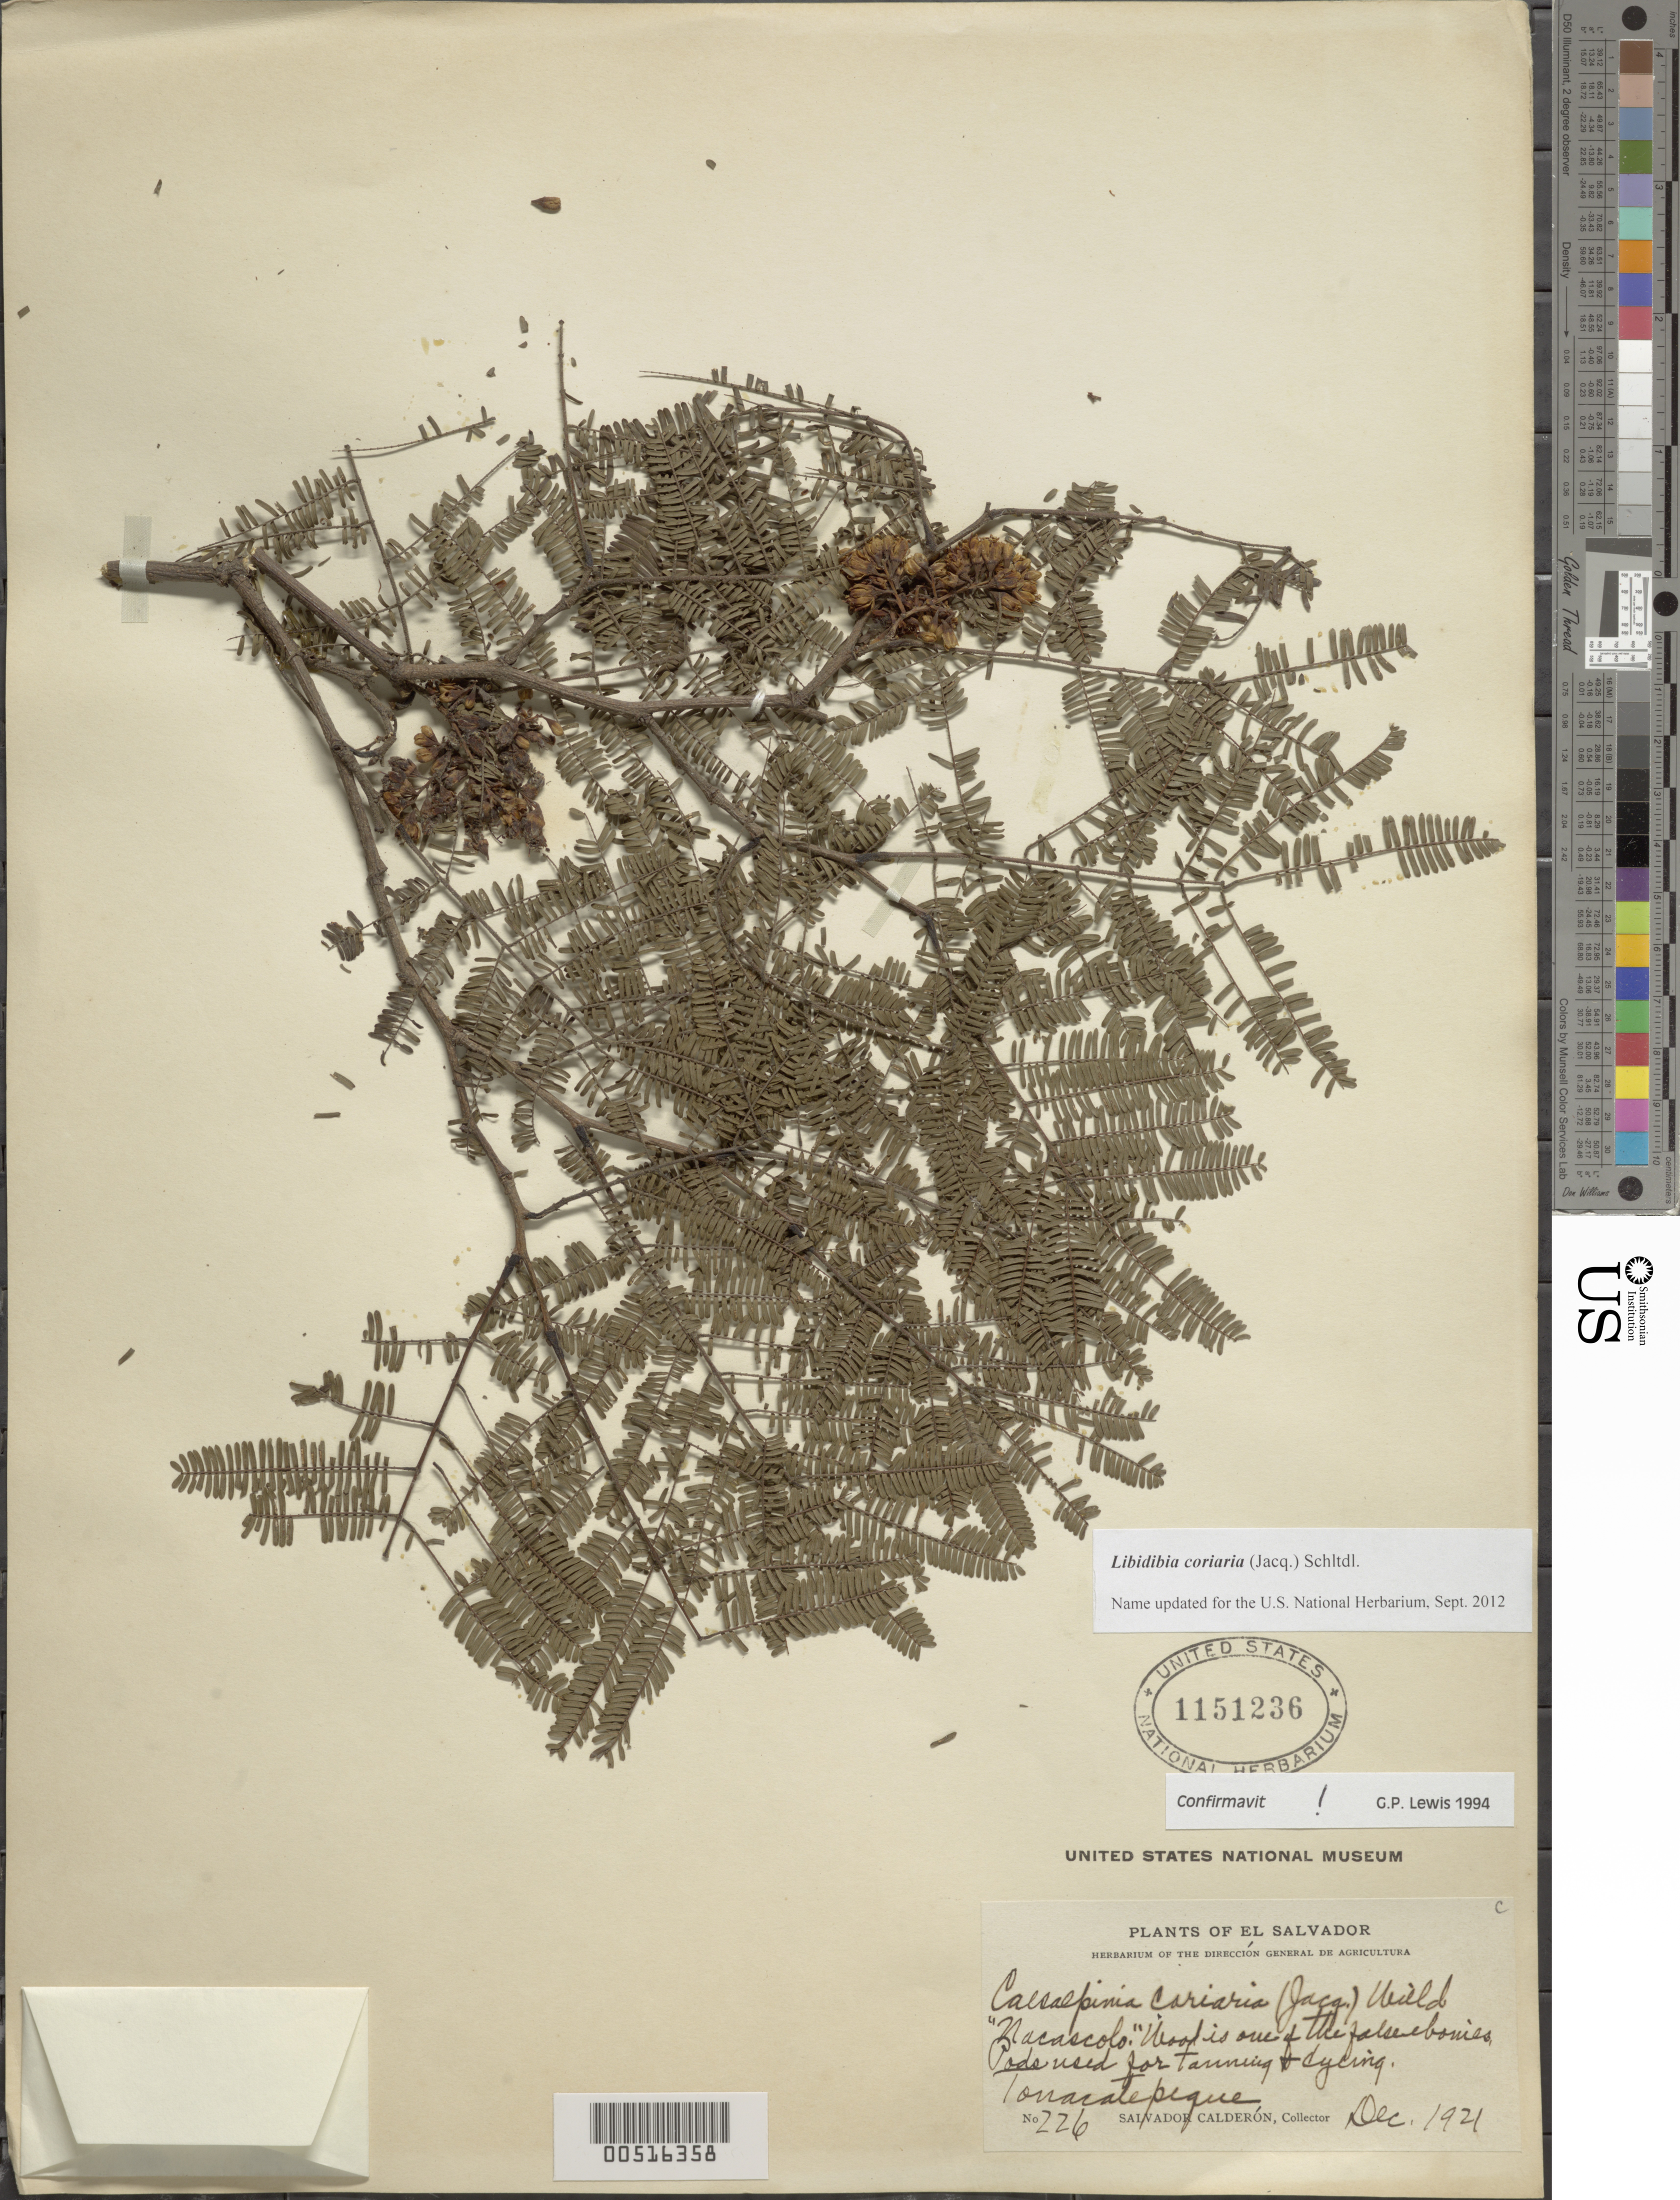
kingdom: Plantae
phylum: Tracheophyta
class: Magnoliopsida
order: Fabales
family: Fabaceae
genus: Libidibia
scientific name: Libidibia coriaria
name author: (Jacq.) Schltdl.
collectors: S. Calderón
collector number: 226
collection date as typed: Dec 1921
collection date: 1921-12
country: El Salvador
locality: Tonacatepeque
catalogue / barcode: US 1151236